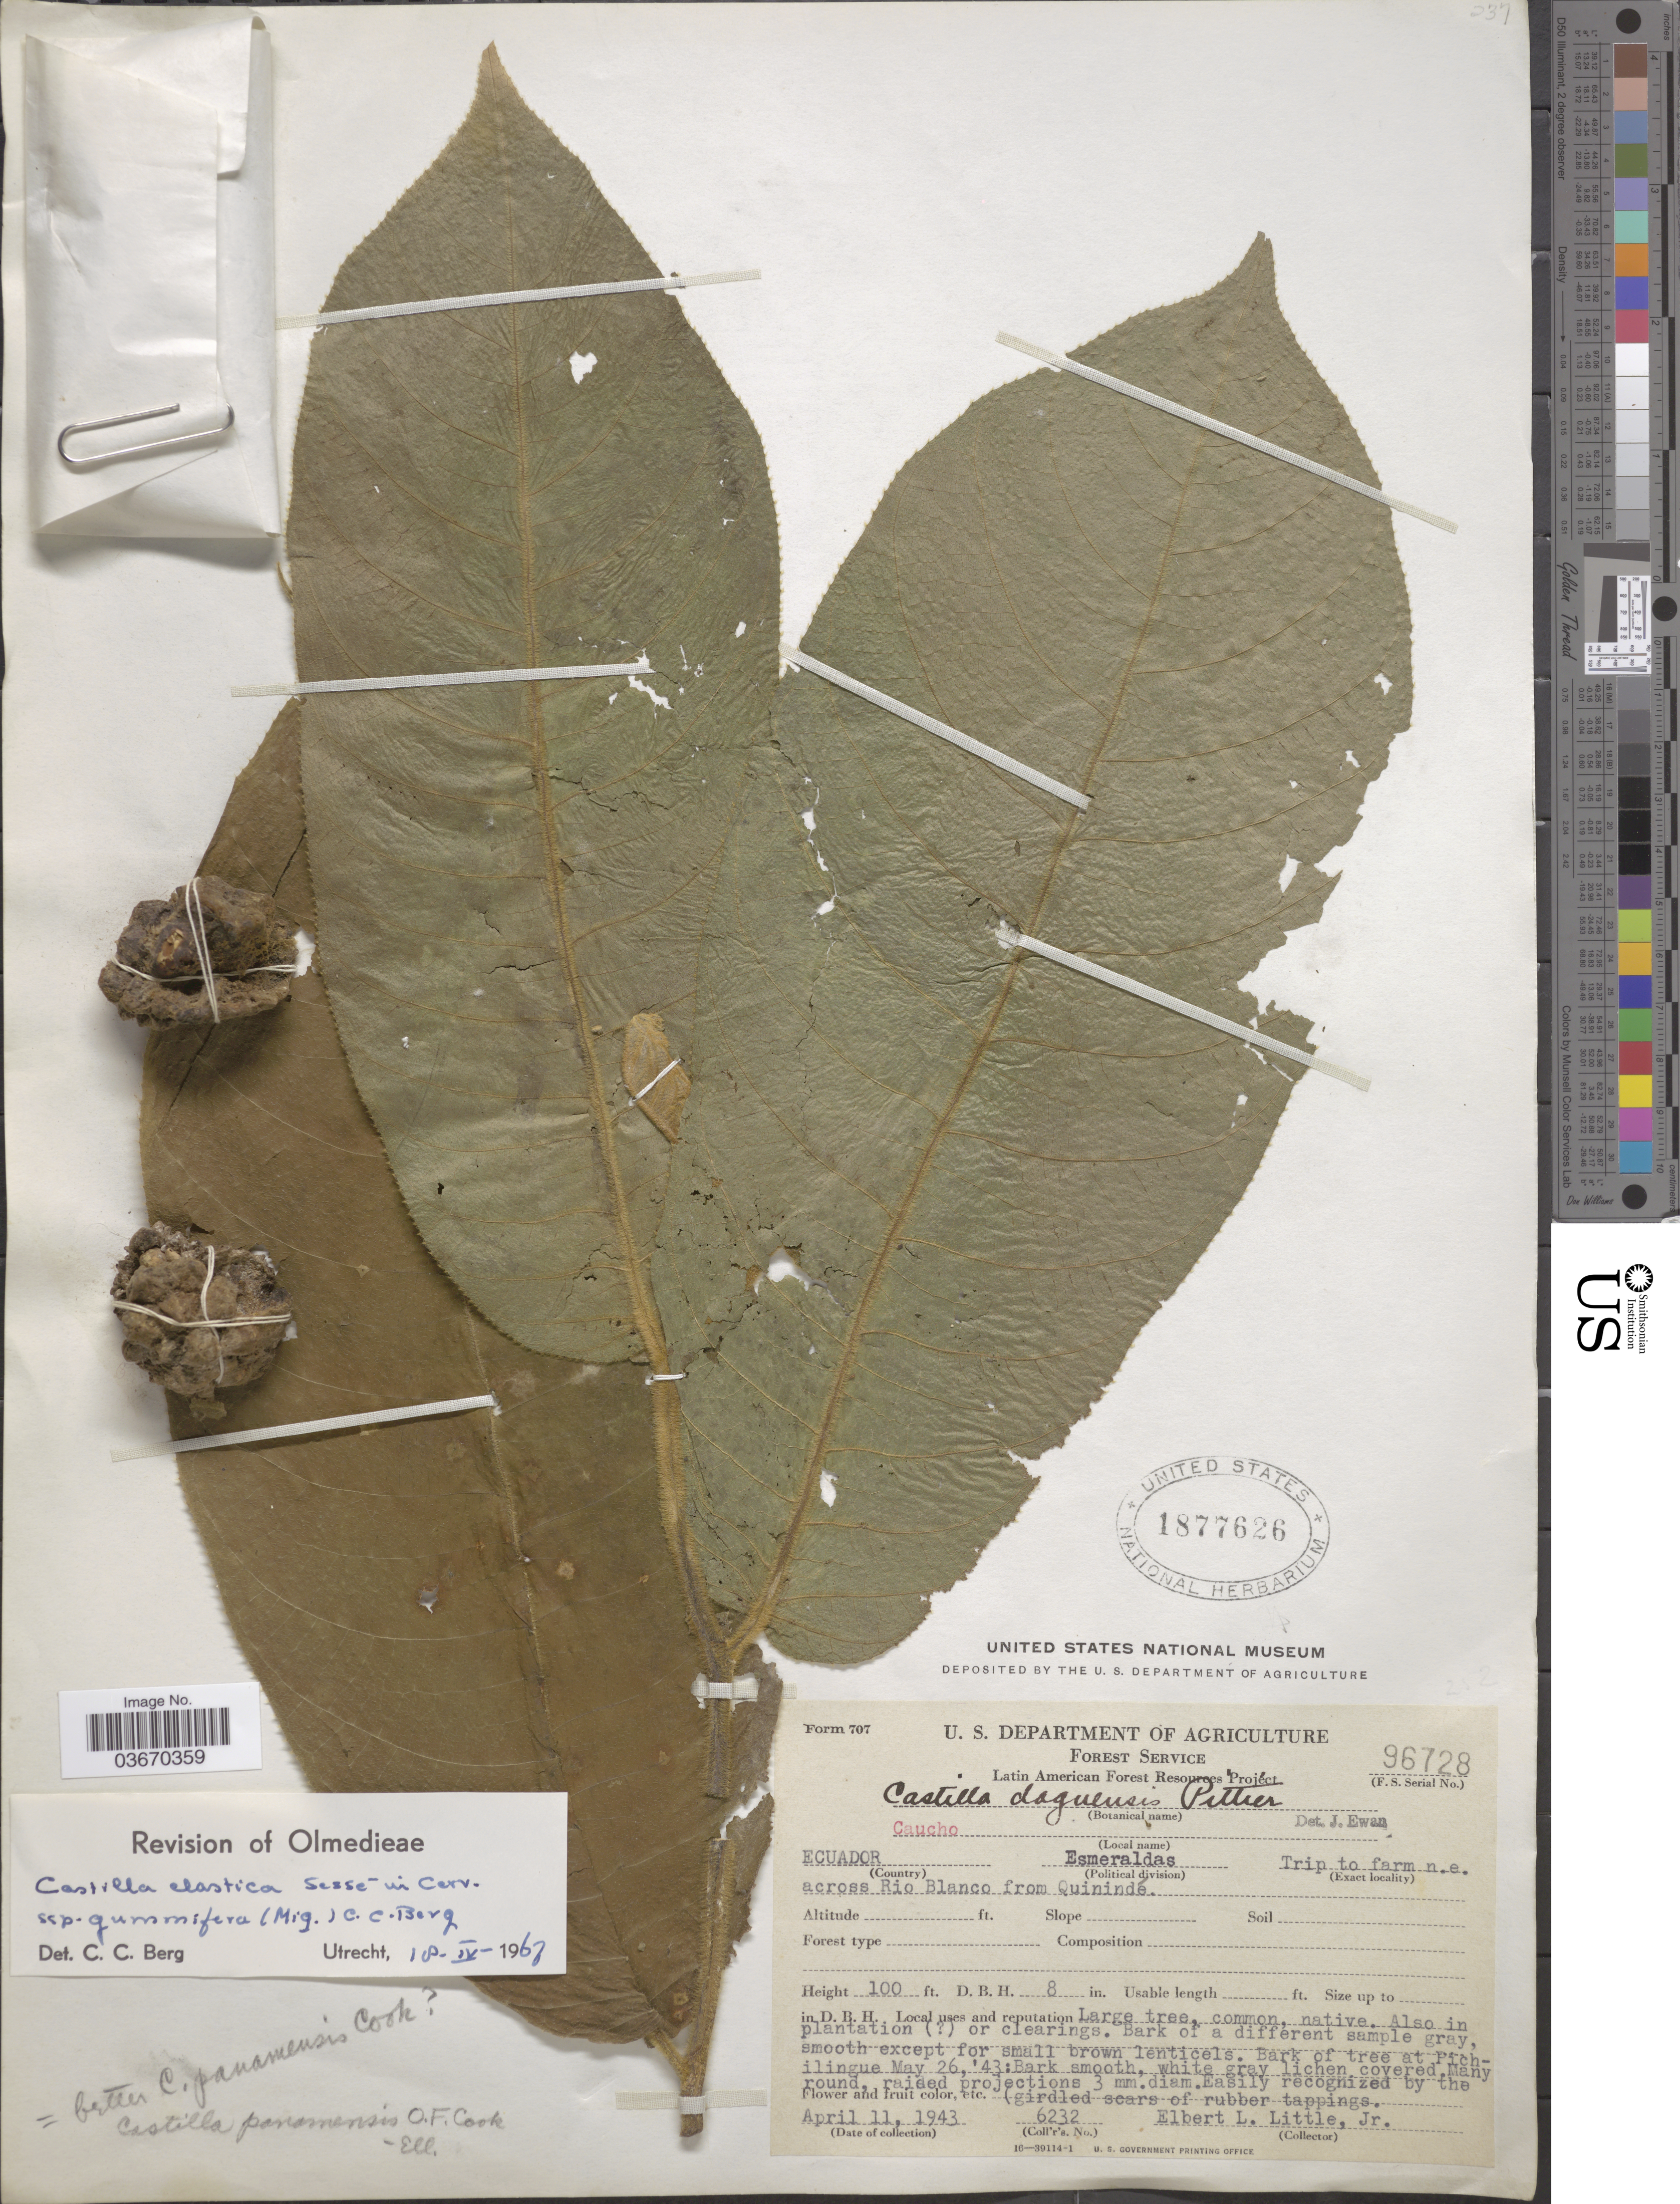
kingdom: Plantae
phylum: Tracheophyta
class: Magnoliopsida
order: Rosales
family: Moraceae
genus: Castilla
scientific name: Castilla elastica subsp. gummifera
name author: (Miq.) C.C. Berg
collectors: E. L. Little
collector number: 6232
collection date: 1943-04-11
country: Ecuador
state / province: Esmeraldas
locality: Trip to farm n. e. across Rio Blanco from Quinindé.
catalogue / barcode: US 1877626